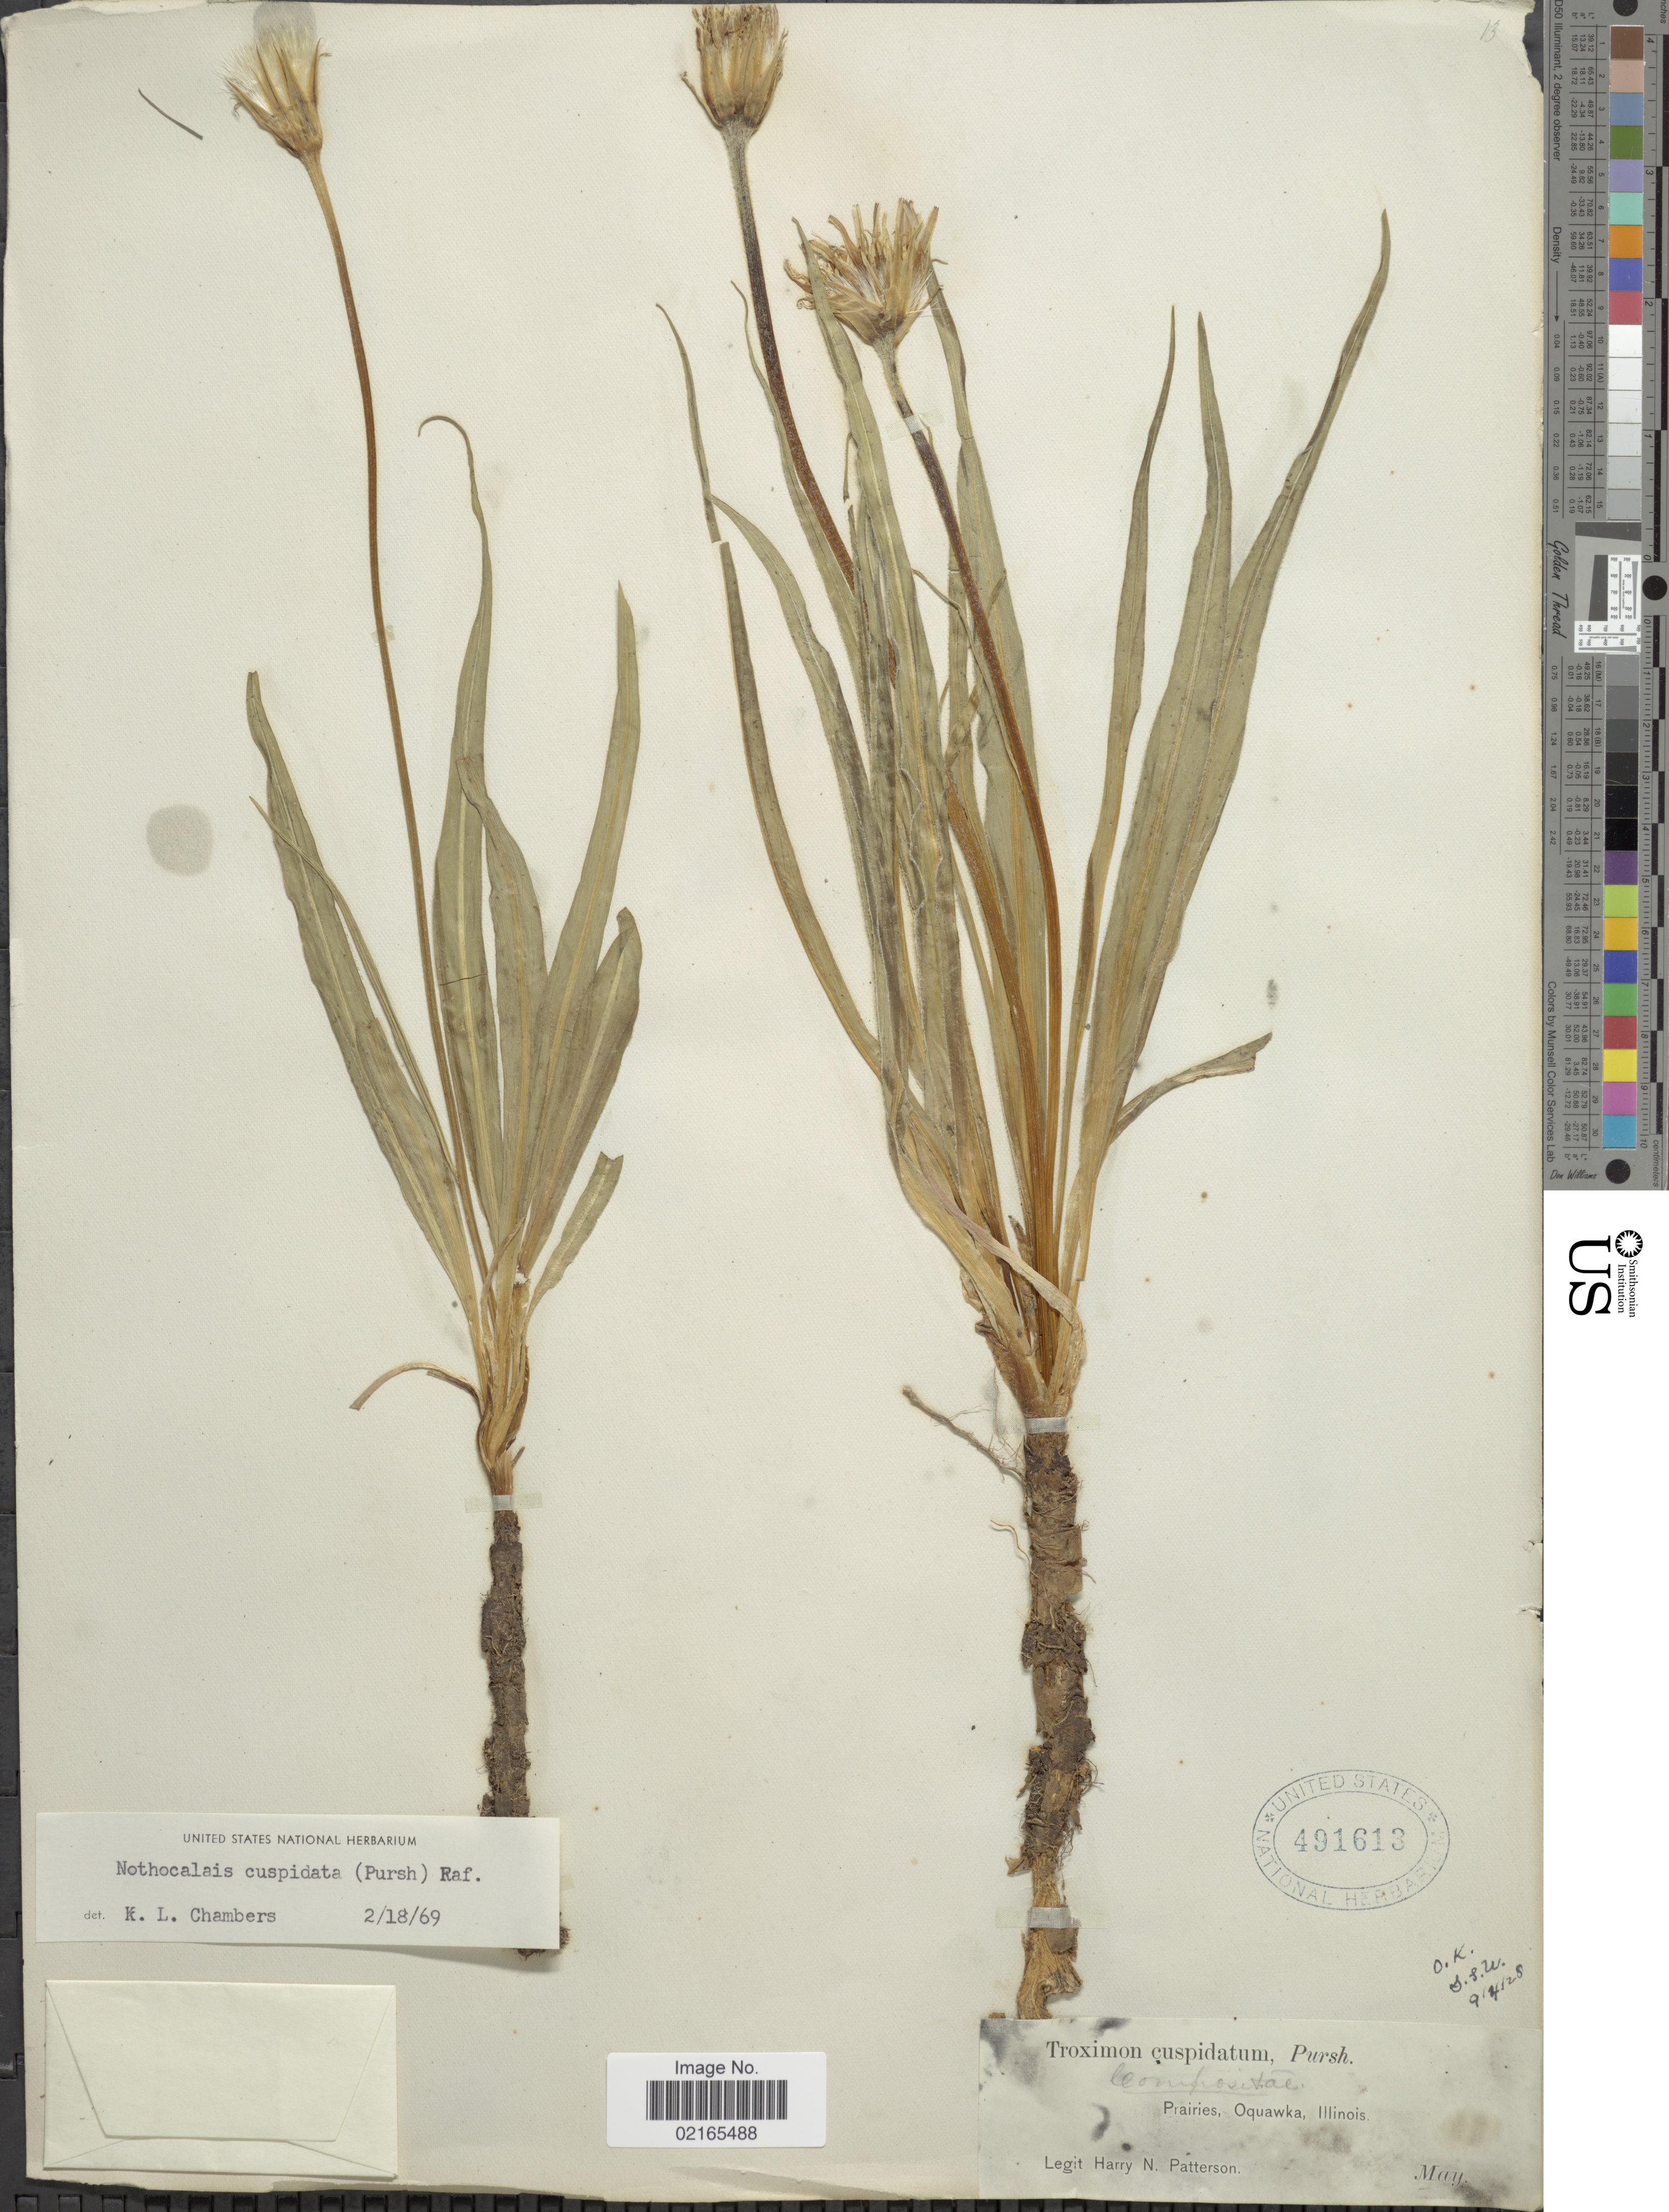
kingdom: Plantae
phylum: Tracheophyta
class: Magnoliopsida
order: Asterales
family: Asteraceae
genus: Nothocalais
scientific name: Nothocalais cuspidata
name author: (Pursh) Greene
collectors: H. N. Patterson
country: United States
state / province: Illinois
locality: Prairies, Oquawka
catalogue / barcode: US 491613